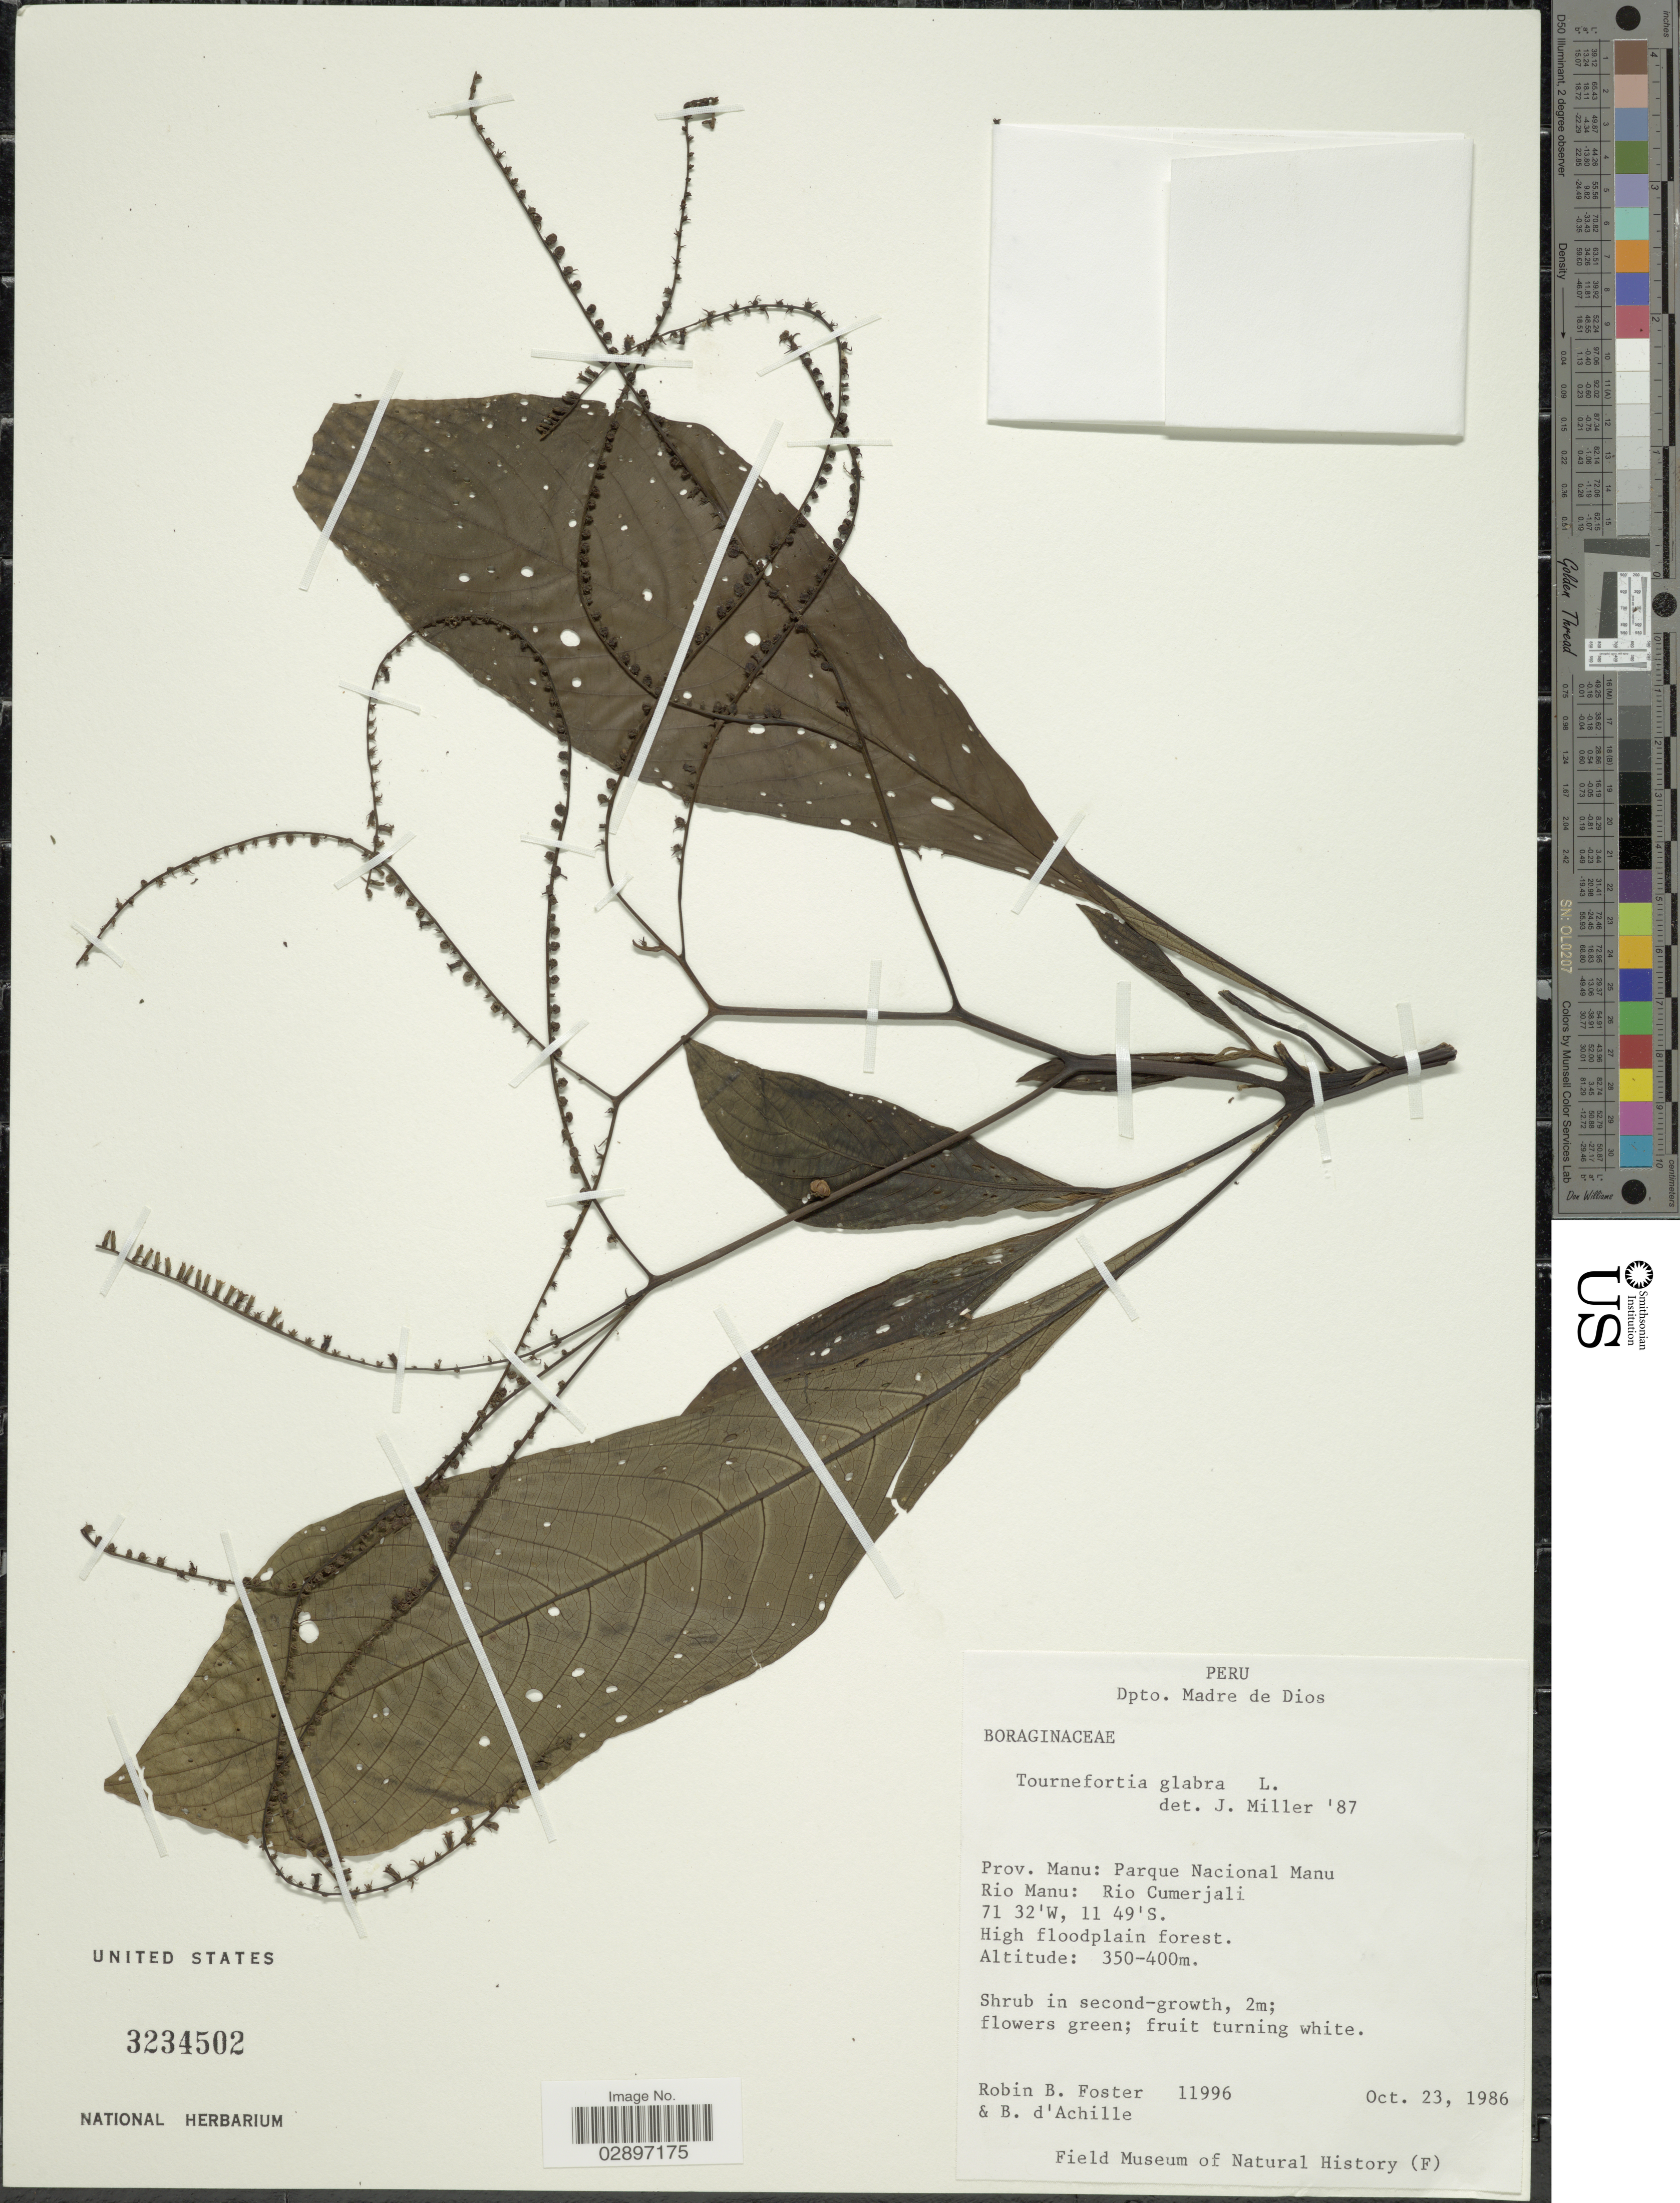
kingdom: Plantae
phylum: Tracheophyta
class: Magnoliopsida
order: Boraginales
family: Heliotropiaceae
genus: Tournefortia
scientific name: Tournefortia glabra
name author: L.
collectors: R. B. Foster & B. d'Achille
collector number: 11996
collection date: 1986-10-23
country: Peru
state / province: Madre de Dios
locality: Dpto. Madre de Dios. Prov. Manu: Parque Nacional Manu Rio Manu: Rio Cumerjali.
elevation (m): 350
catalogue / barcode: US 3234502